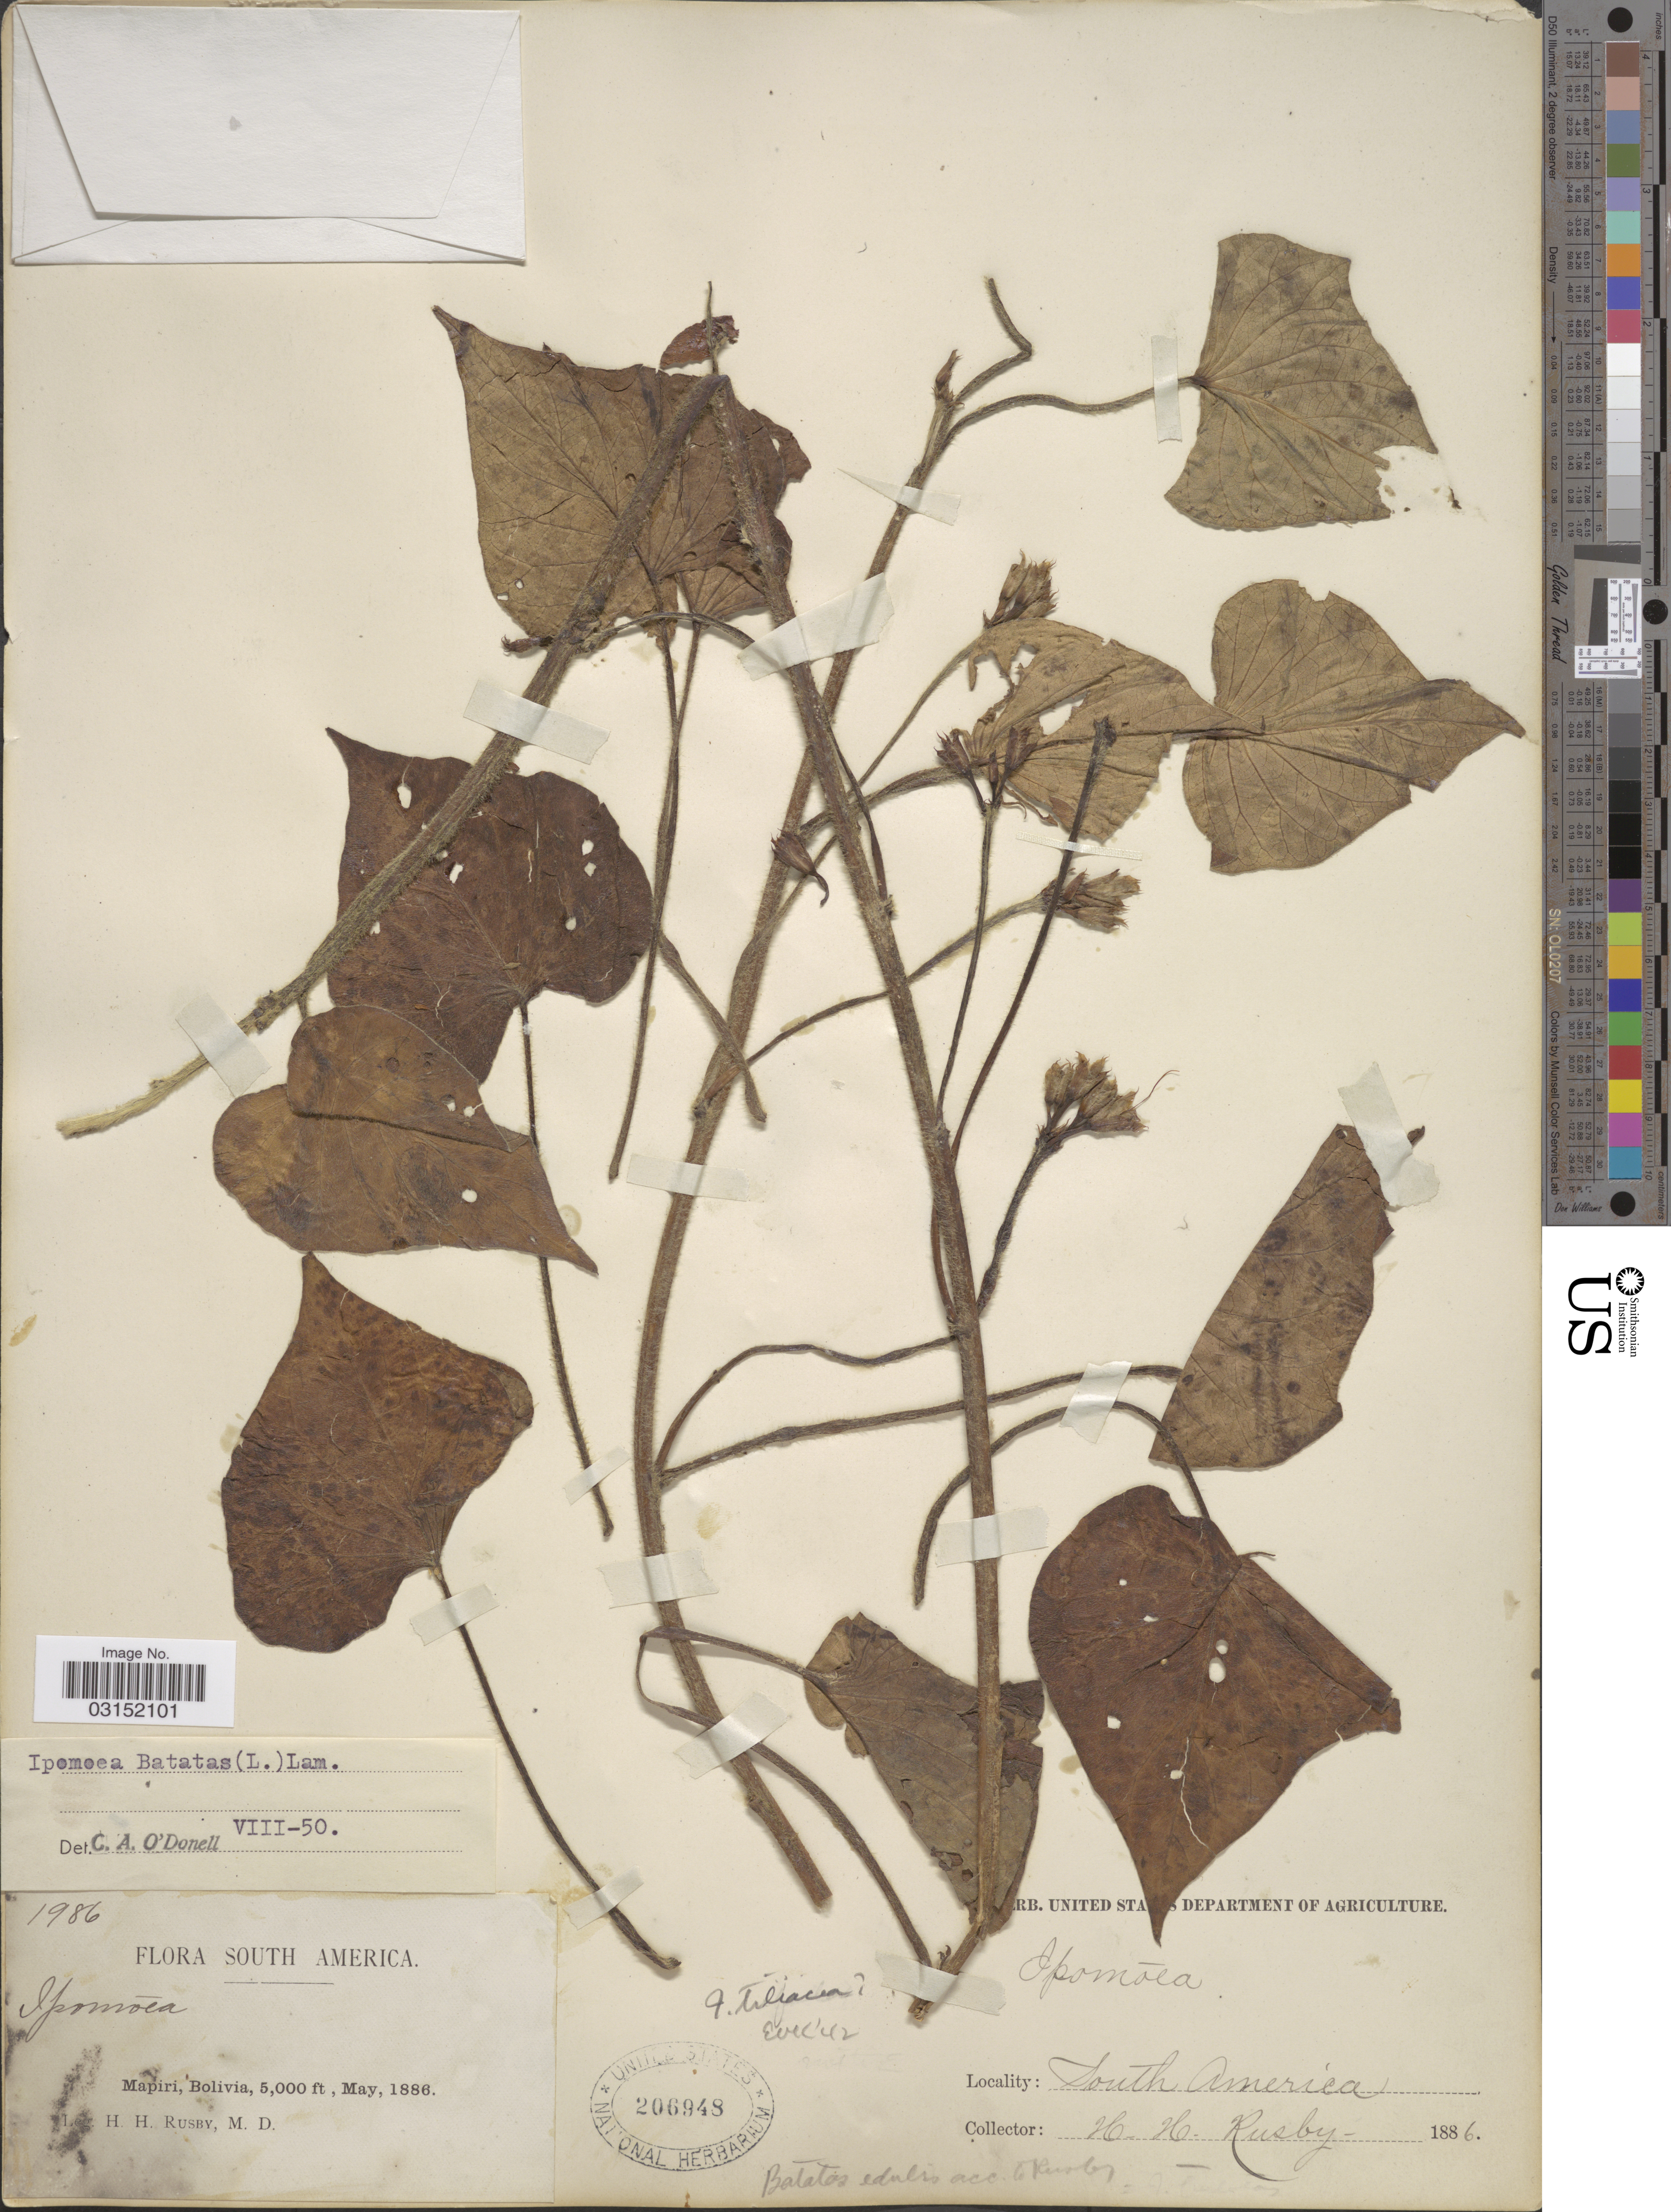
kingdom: Plantae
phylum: Tracheophyta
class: Magnoliopsida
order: Solanales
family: Convolvulaceae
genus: Ipomoea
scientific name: Ipomoea batatas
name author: (L.) Lam.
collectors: H. H. Rusby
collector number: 1986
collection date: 1886-05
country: Bolivia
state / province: La Páz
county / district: Larecaja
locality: Mapiri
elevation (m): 1524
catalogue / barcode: US 206948